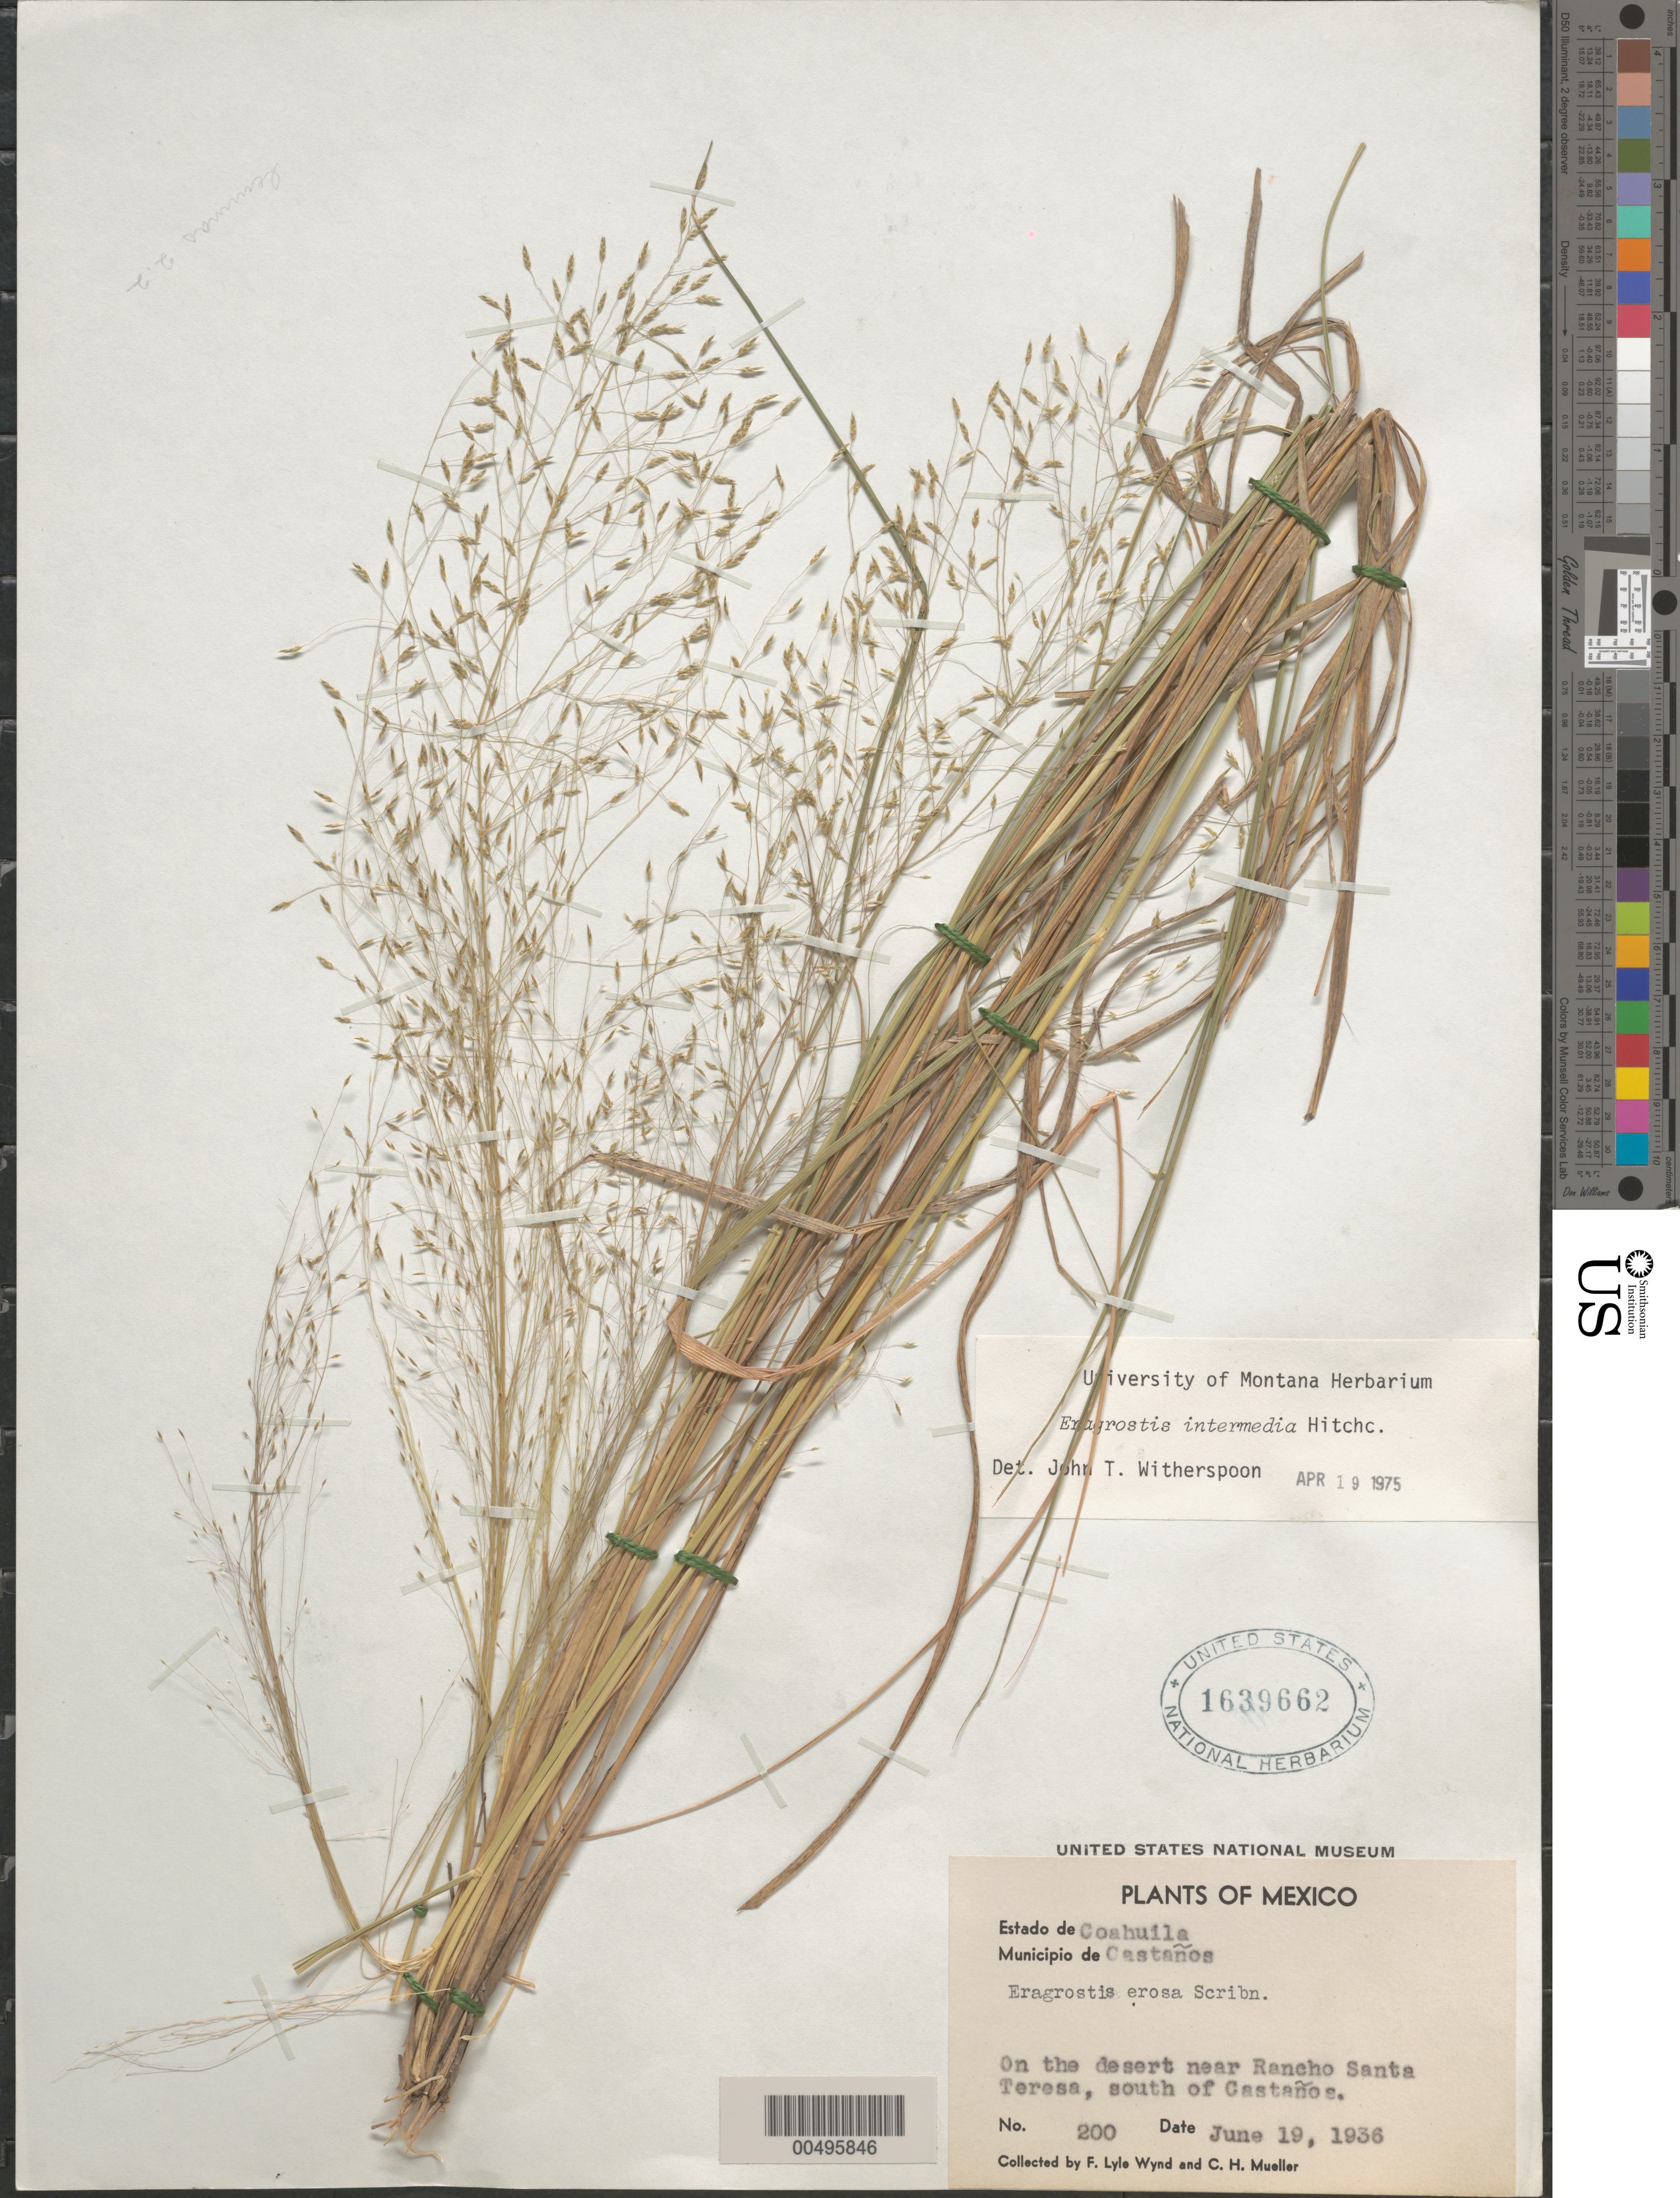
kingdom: Plantae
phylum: Tracheophyta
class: Liliopsida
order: Poales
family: Poaceae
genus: Eragrostis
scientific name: Eragrostis intermedia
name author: Hitchc.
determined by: Witherspoon, John T.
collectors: F. L. Wynd & C. H. Muller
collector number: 200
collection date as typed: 19 Jun 1936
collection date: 1936-06-19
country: Mexico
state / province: Coahuila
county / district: Castaños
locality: Near Rancho Santa Teresa, S of Castaños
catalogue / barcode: US 1639662